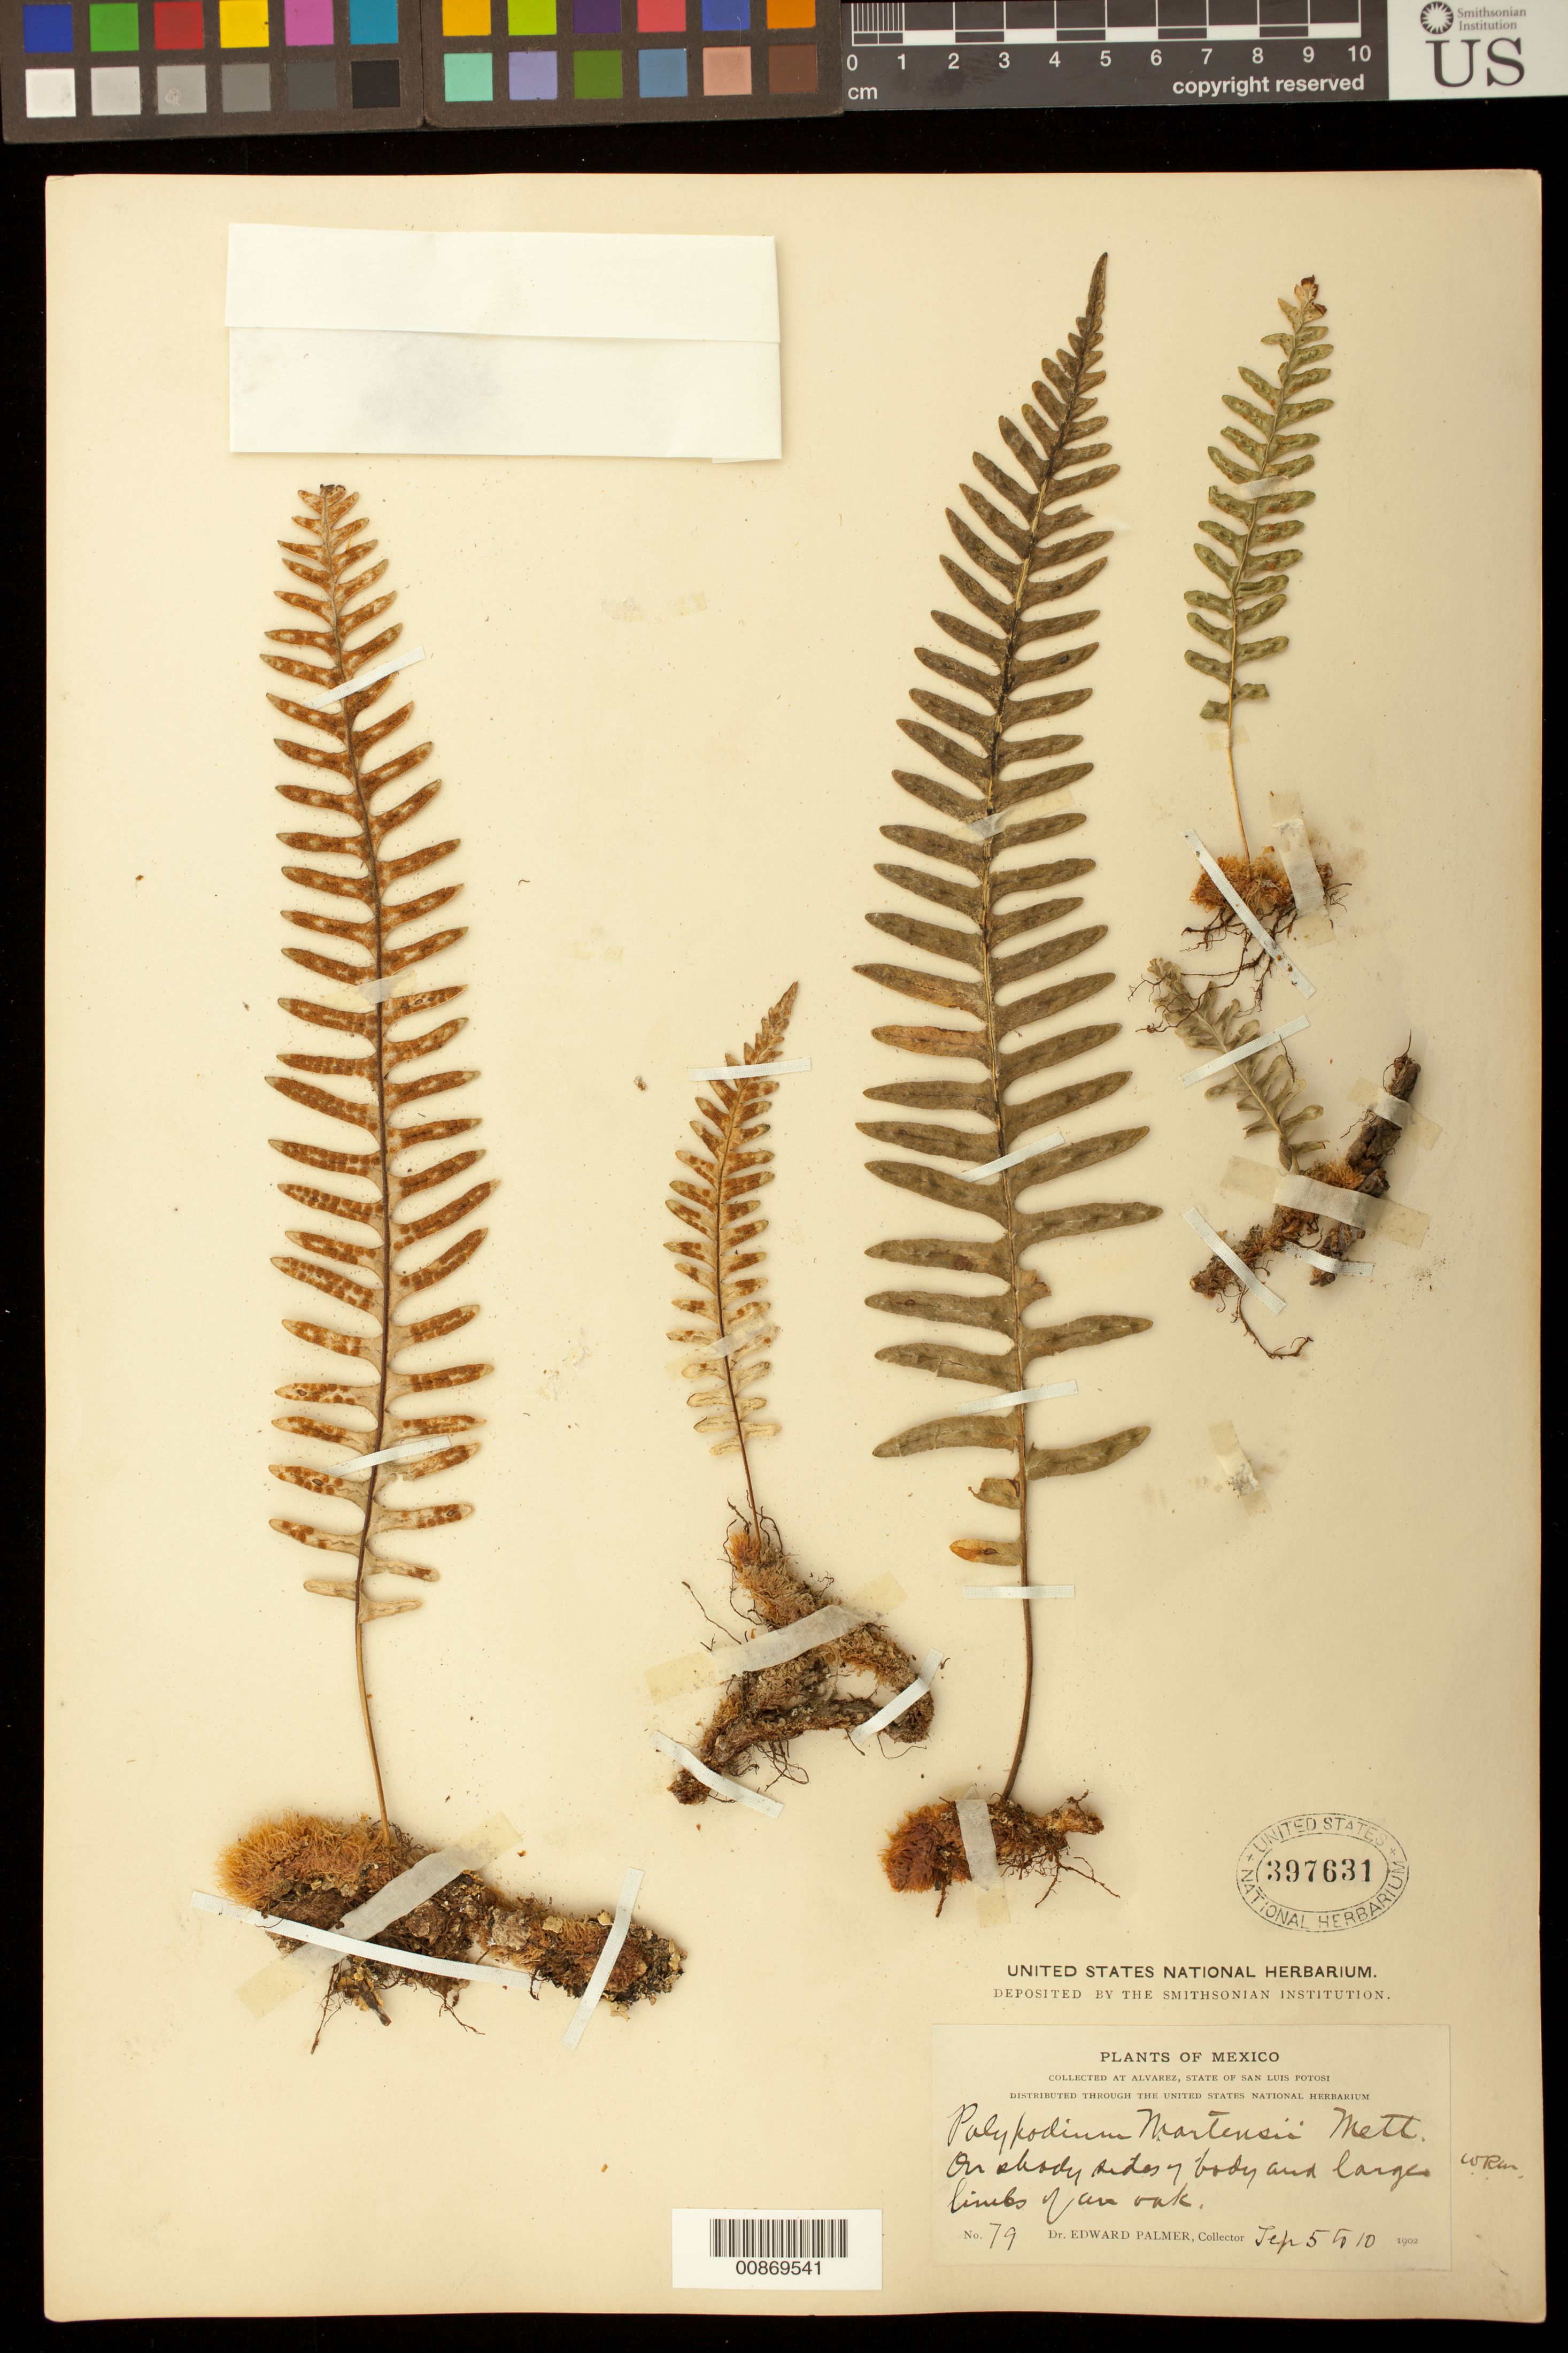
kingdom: Plantae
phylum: Tracheophyta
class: Polypodiopsida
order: Polypodiales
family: Polypodiaceae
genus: Polypodium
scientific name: Polypodium martensii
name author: Mett.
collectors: E. Palmer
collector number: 79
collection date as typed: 05 Sep 1902 to 10 Sep 1902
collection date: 1902-09-05/1902-09-10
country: Mexico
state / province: San Luis Potosí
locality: Alvarez, San Luis Potosí.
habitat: On shady sides of body and large limbs of an oak.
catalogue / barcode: US 397631